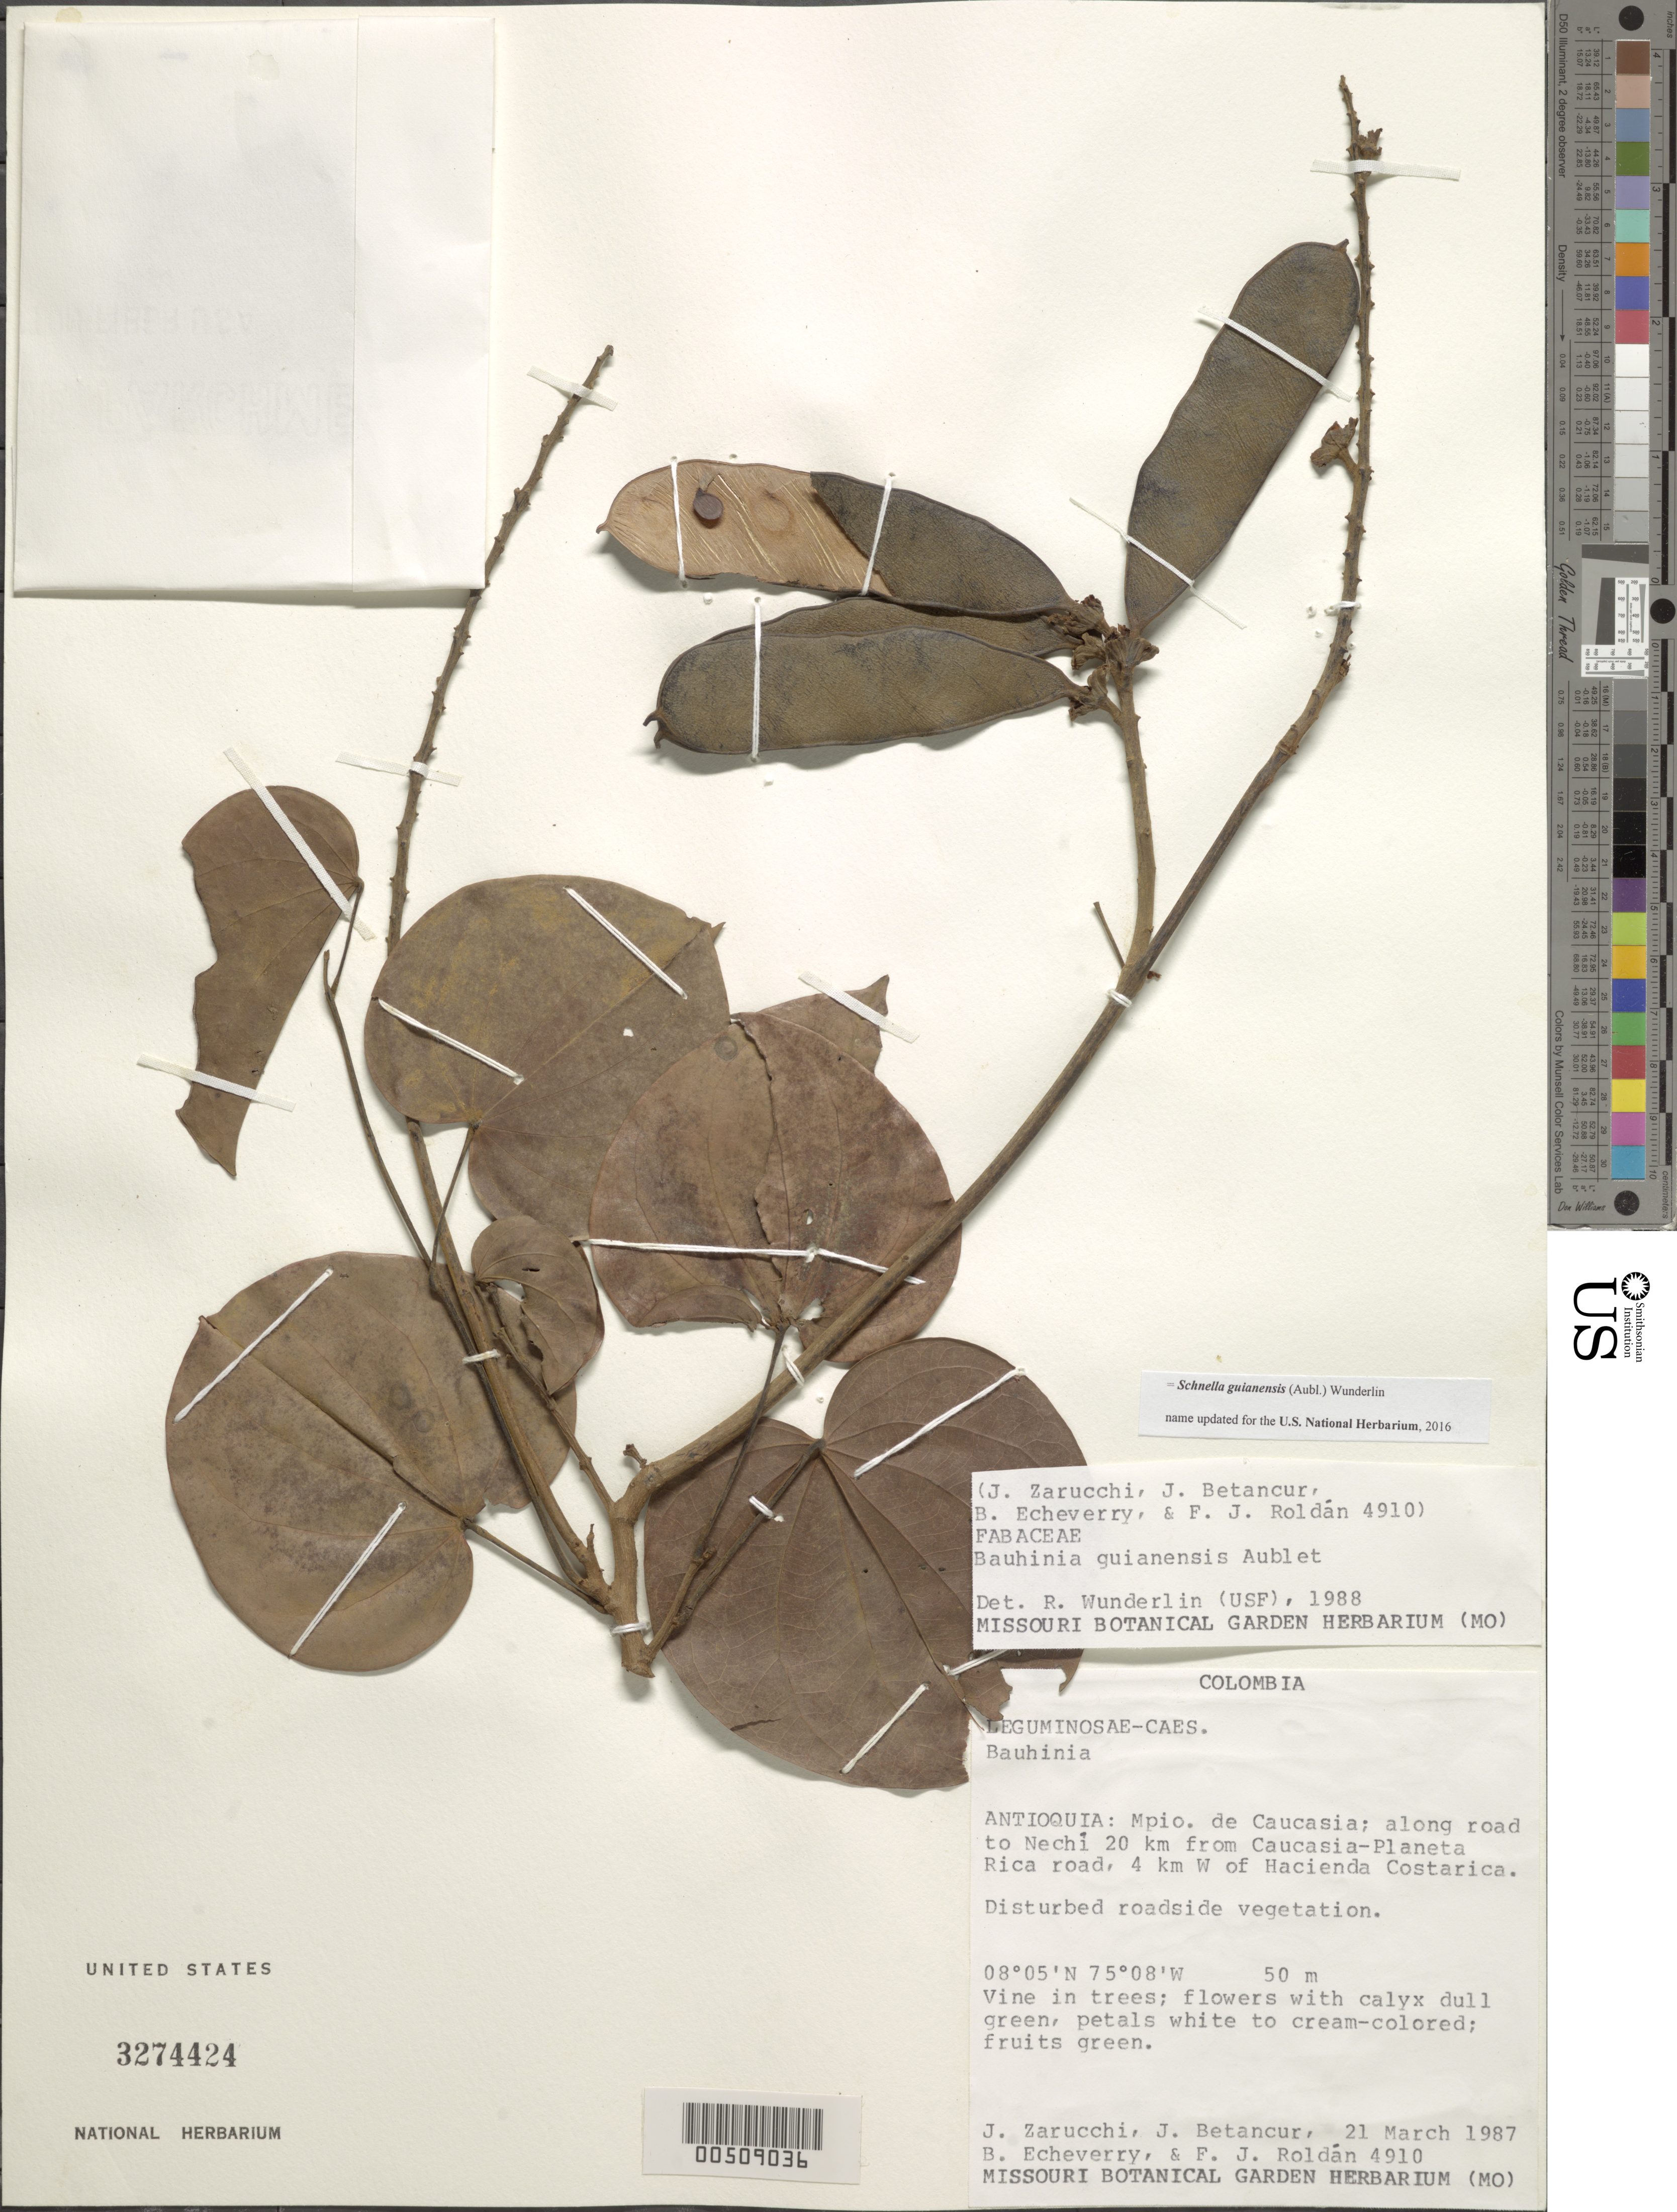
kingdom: Plantae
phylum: Tracheophyta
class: Magnoliopsida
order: Fabales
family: Fabaceae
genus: Schnella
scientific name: Schnella guianensis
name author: (Aubl.) Wunderlin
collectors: J. L. Zarucchi, J. C. Betancur, B. Echeverry & F. J. Roldán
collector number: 4910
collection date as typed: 21 Mar 1987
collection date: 1987-03-21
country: Colombia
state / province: Antioquia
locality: Caucasia, W of Hacienda Costa Rica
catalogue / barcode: US 3274424